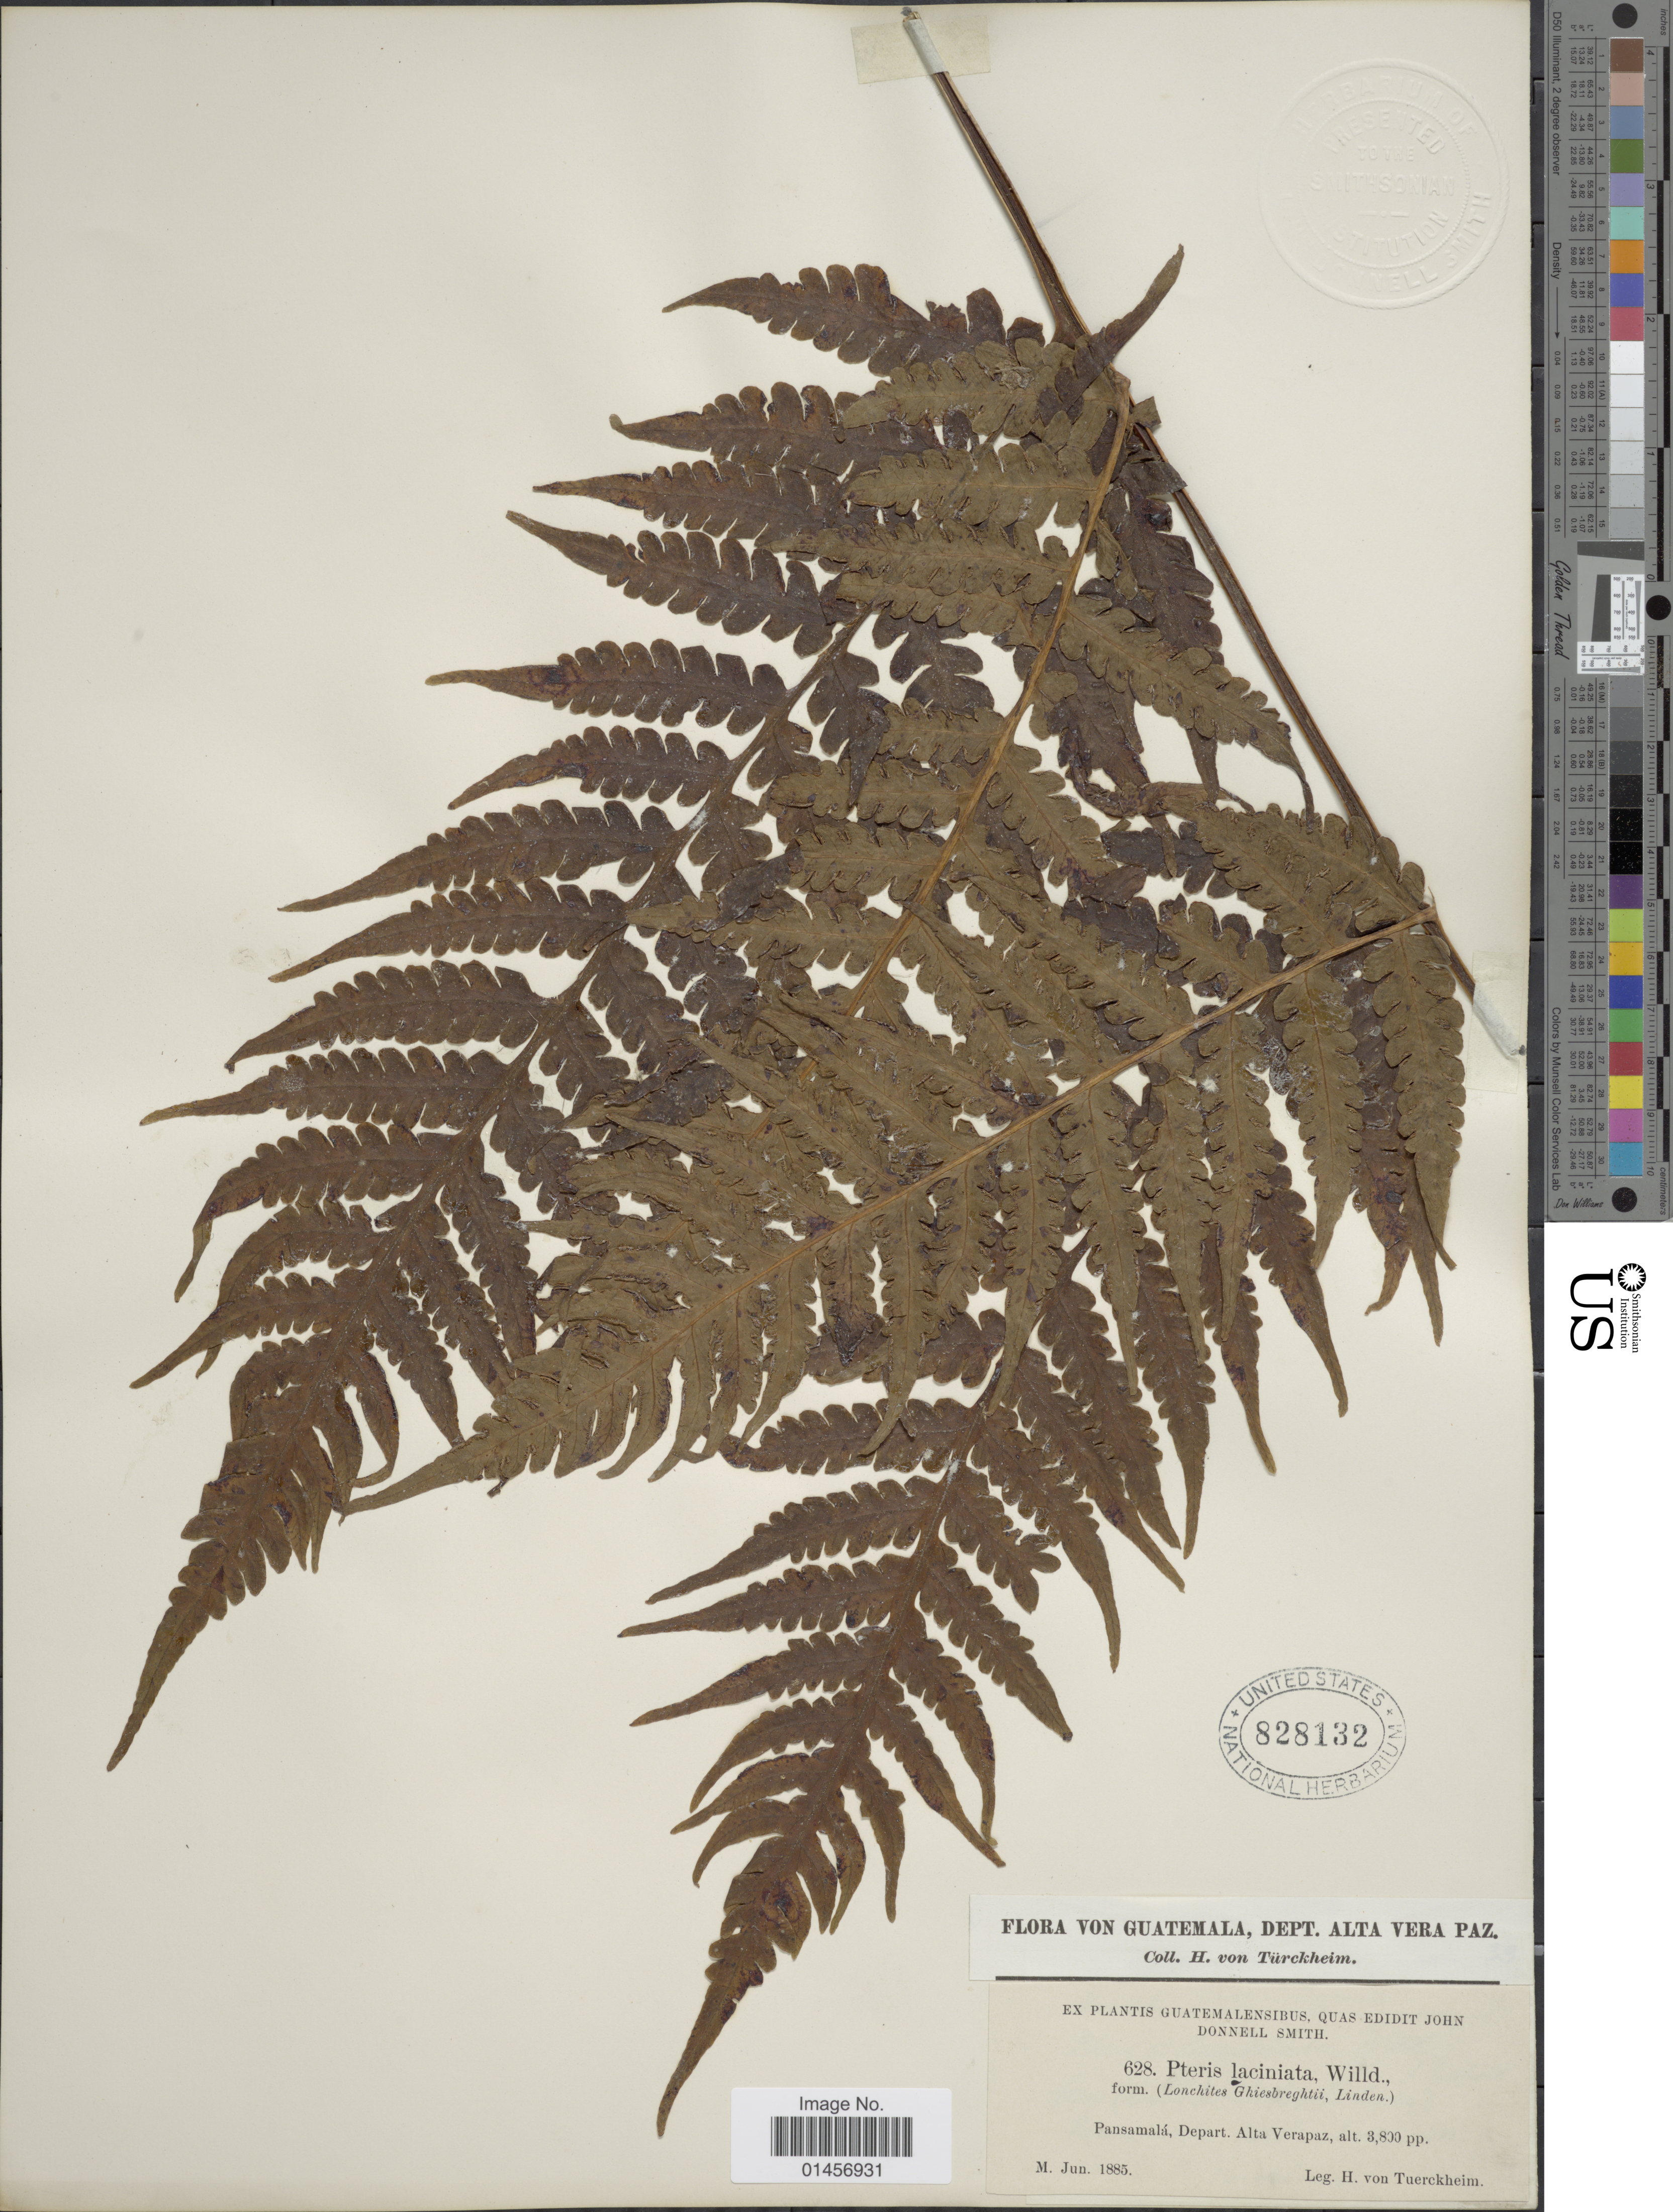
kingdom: Plantae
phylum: Tracheophyta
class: Polypodiopsida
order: Polypodiales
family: Lonchitidaceae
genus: Lonchitis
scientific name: Lonchitis hirsuta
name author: L.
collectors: H. von Türckheim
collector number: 628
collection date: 1885-06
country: Guatemala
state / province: Alta Verapaz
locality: Pansamala, Depart. Alta Verapaz.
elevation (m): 1158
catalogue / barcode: US 828132